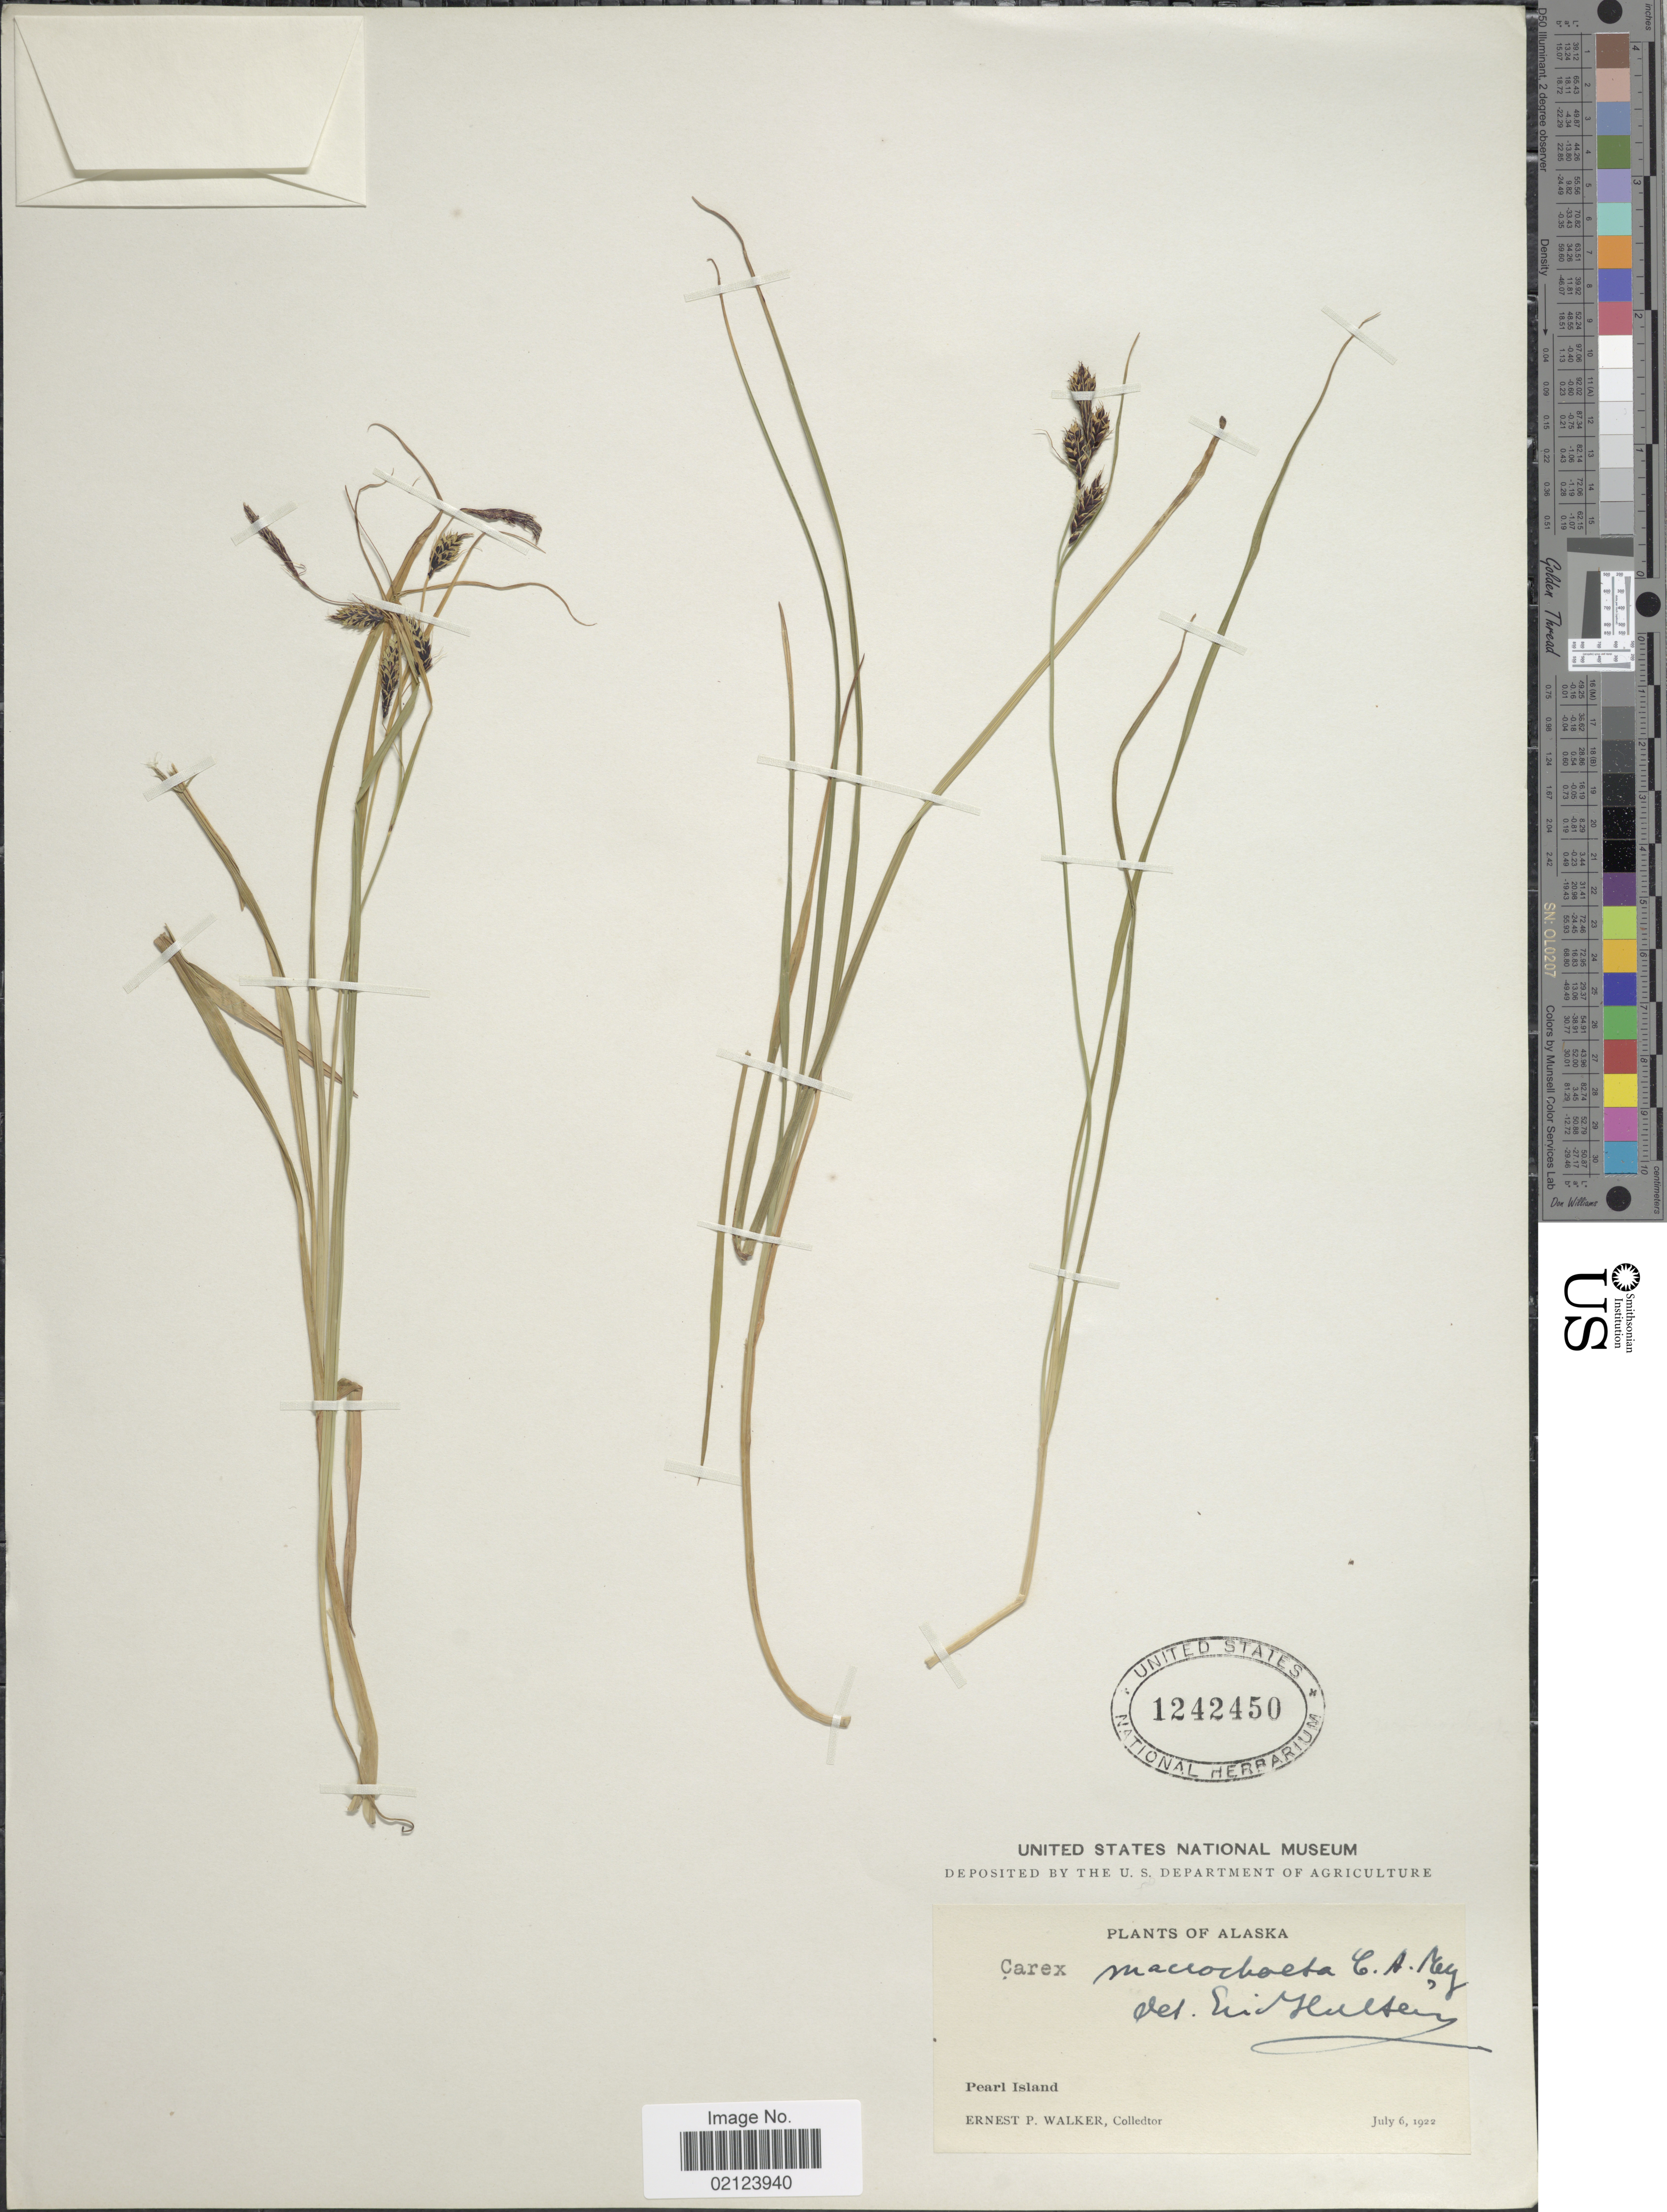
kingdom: Plantae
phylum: Tracheophyta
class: Liliopsida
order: Poales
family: Cyperaceae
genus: Carex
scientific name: Carex macrochaeta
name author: C.A. Mey.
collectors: E. P. Walker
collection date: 1922-07-06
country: United States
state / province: Alaska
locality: Pearl Island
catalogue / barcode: US 1242450